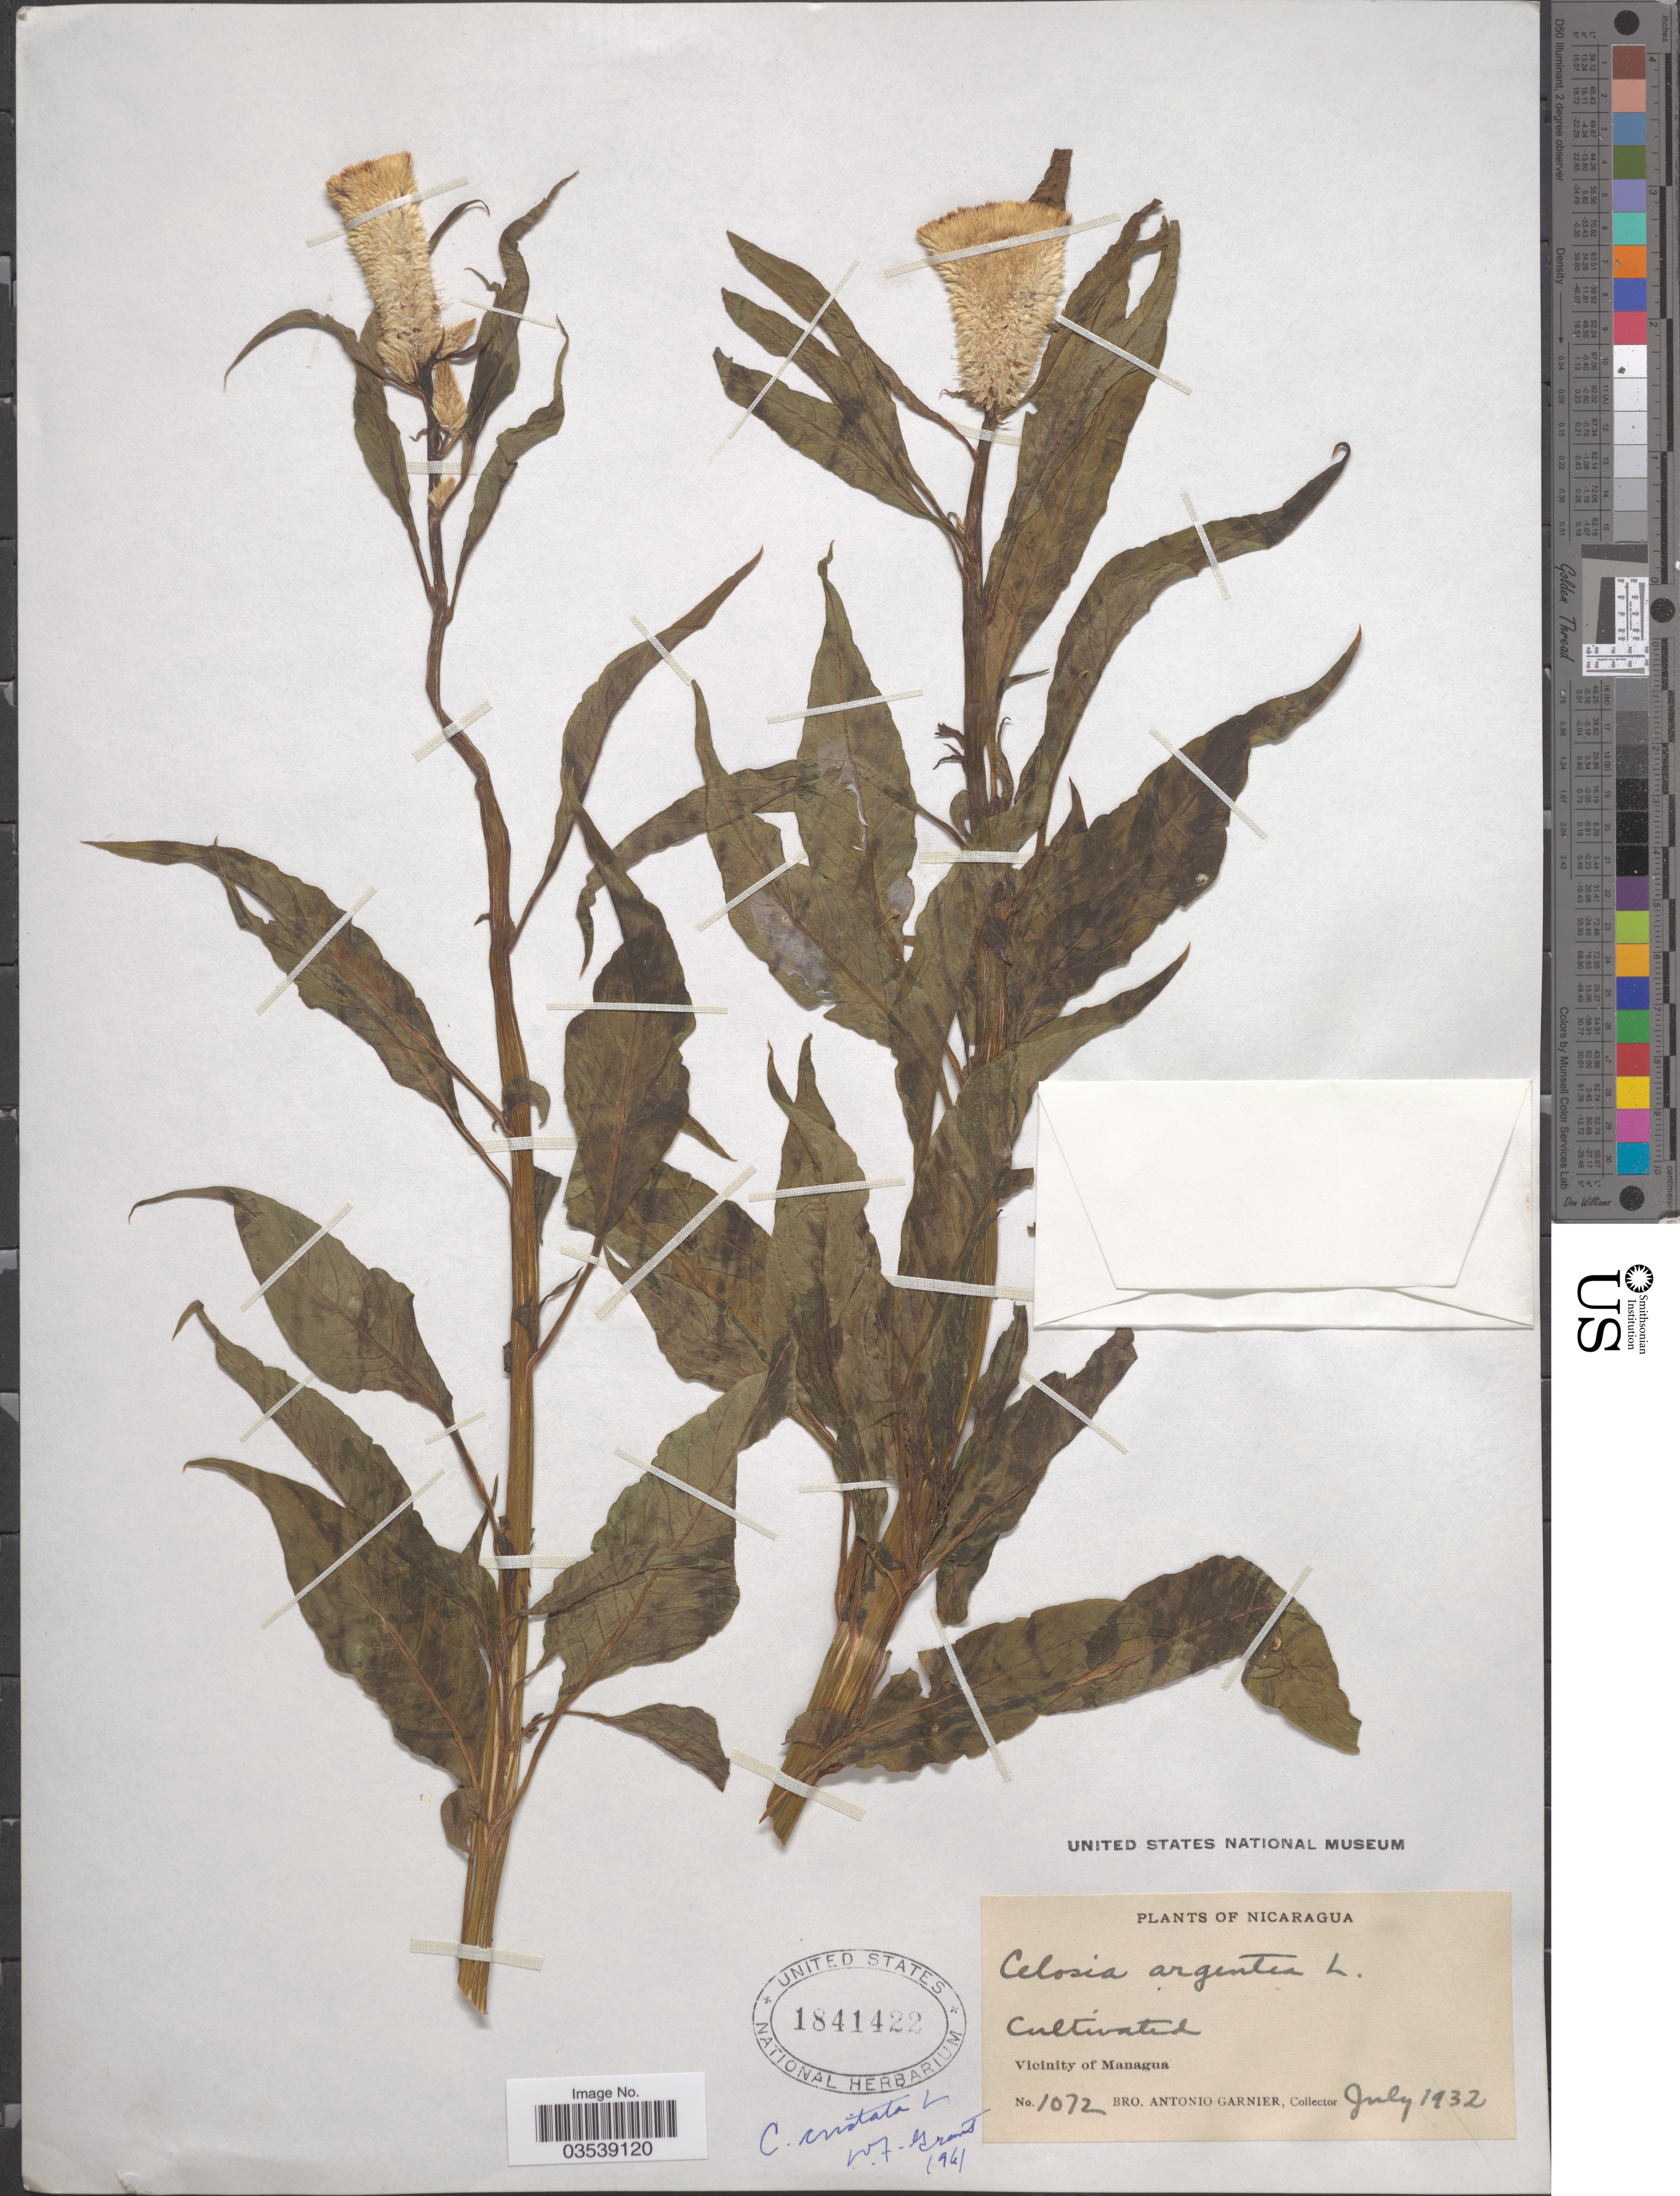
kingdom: Plantae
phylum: Tracheophyta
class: Magnoliopsida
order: Caryophyllales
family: Amaranthaceae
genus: Celosia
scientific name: Celosia cristata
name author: L.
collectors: Bro. A. Garnier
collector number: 1072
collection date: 1932-07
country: Nicaragua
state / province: Managua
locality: Vicinity of Managua.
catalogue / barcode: US 1841422